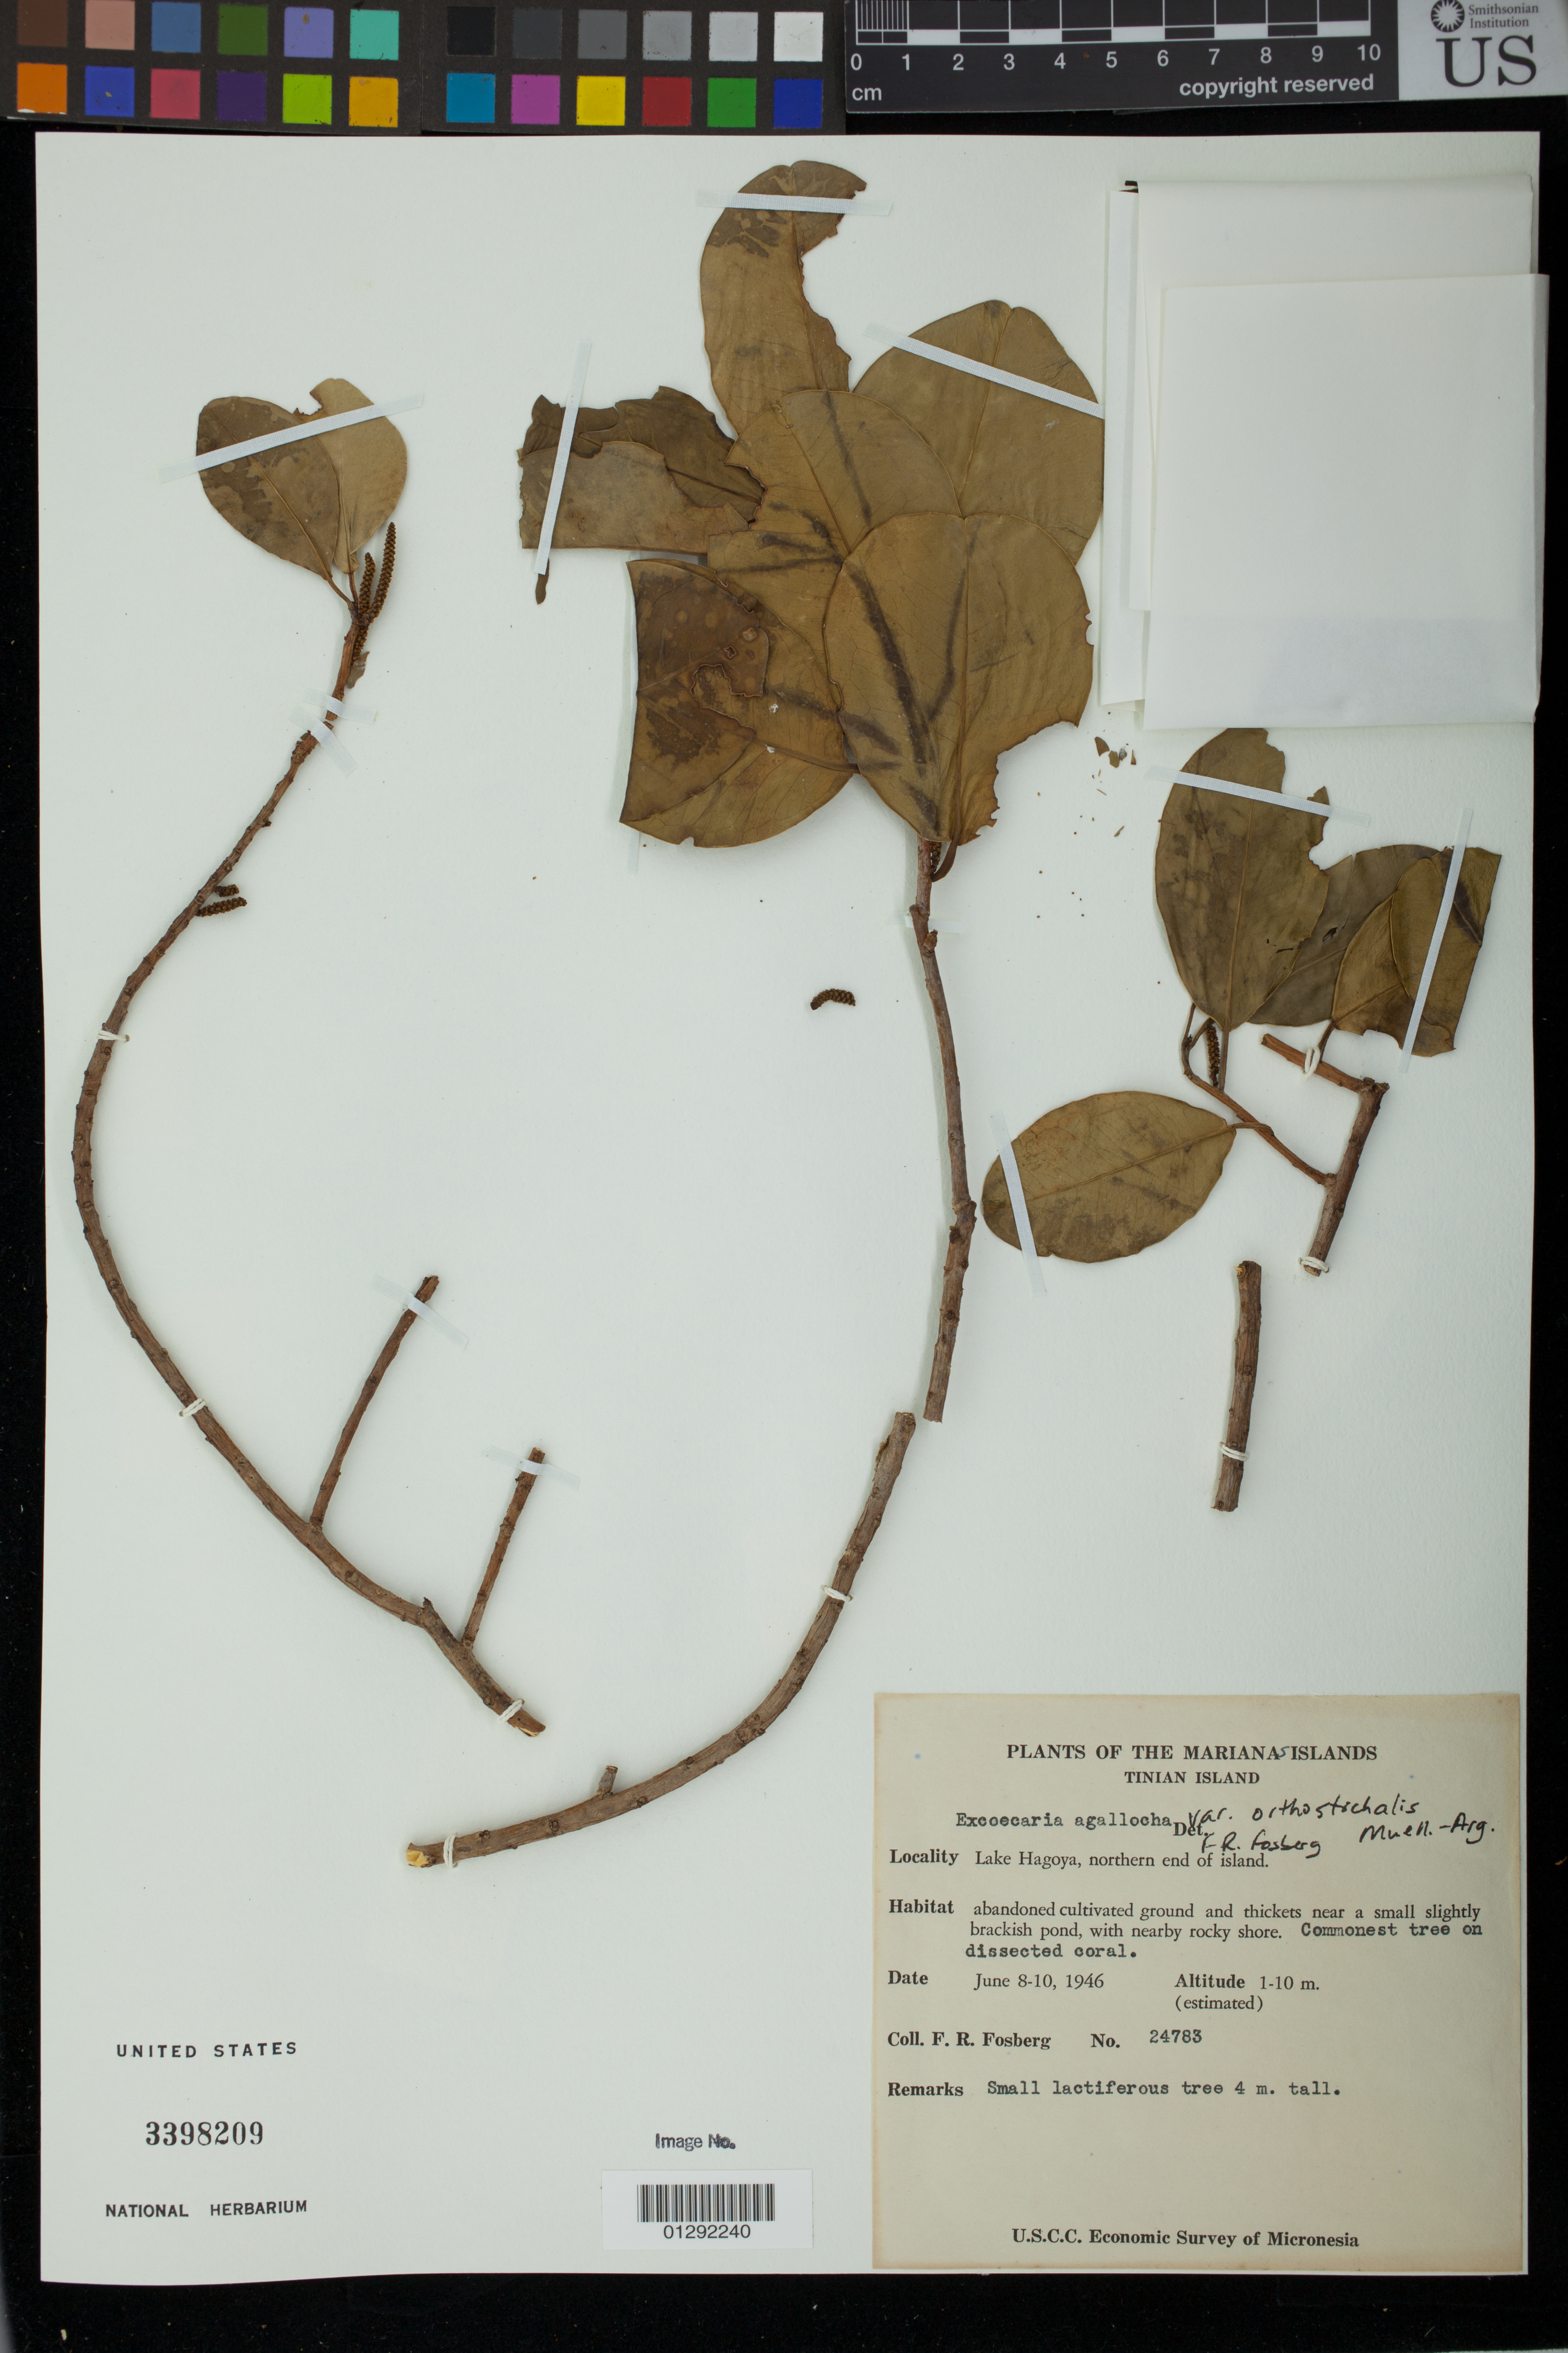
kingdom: Plantae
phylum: Tracheophyta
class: Magnoliopsida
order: Malpighiales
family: Euphorbiaceae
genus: Excoecaria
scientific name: Excoecaria agallocha var. orthostichalis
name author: Müll. Arg.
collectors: F. R. Fosberg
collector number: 24783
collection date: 1946-06-08/1946-06-10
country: Northern Mariana Islands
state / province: Tinian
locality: Lake Hagoya, northern end of island.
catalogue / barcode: US 3398209